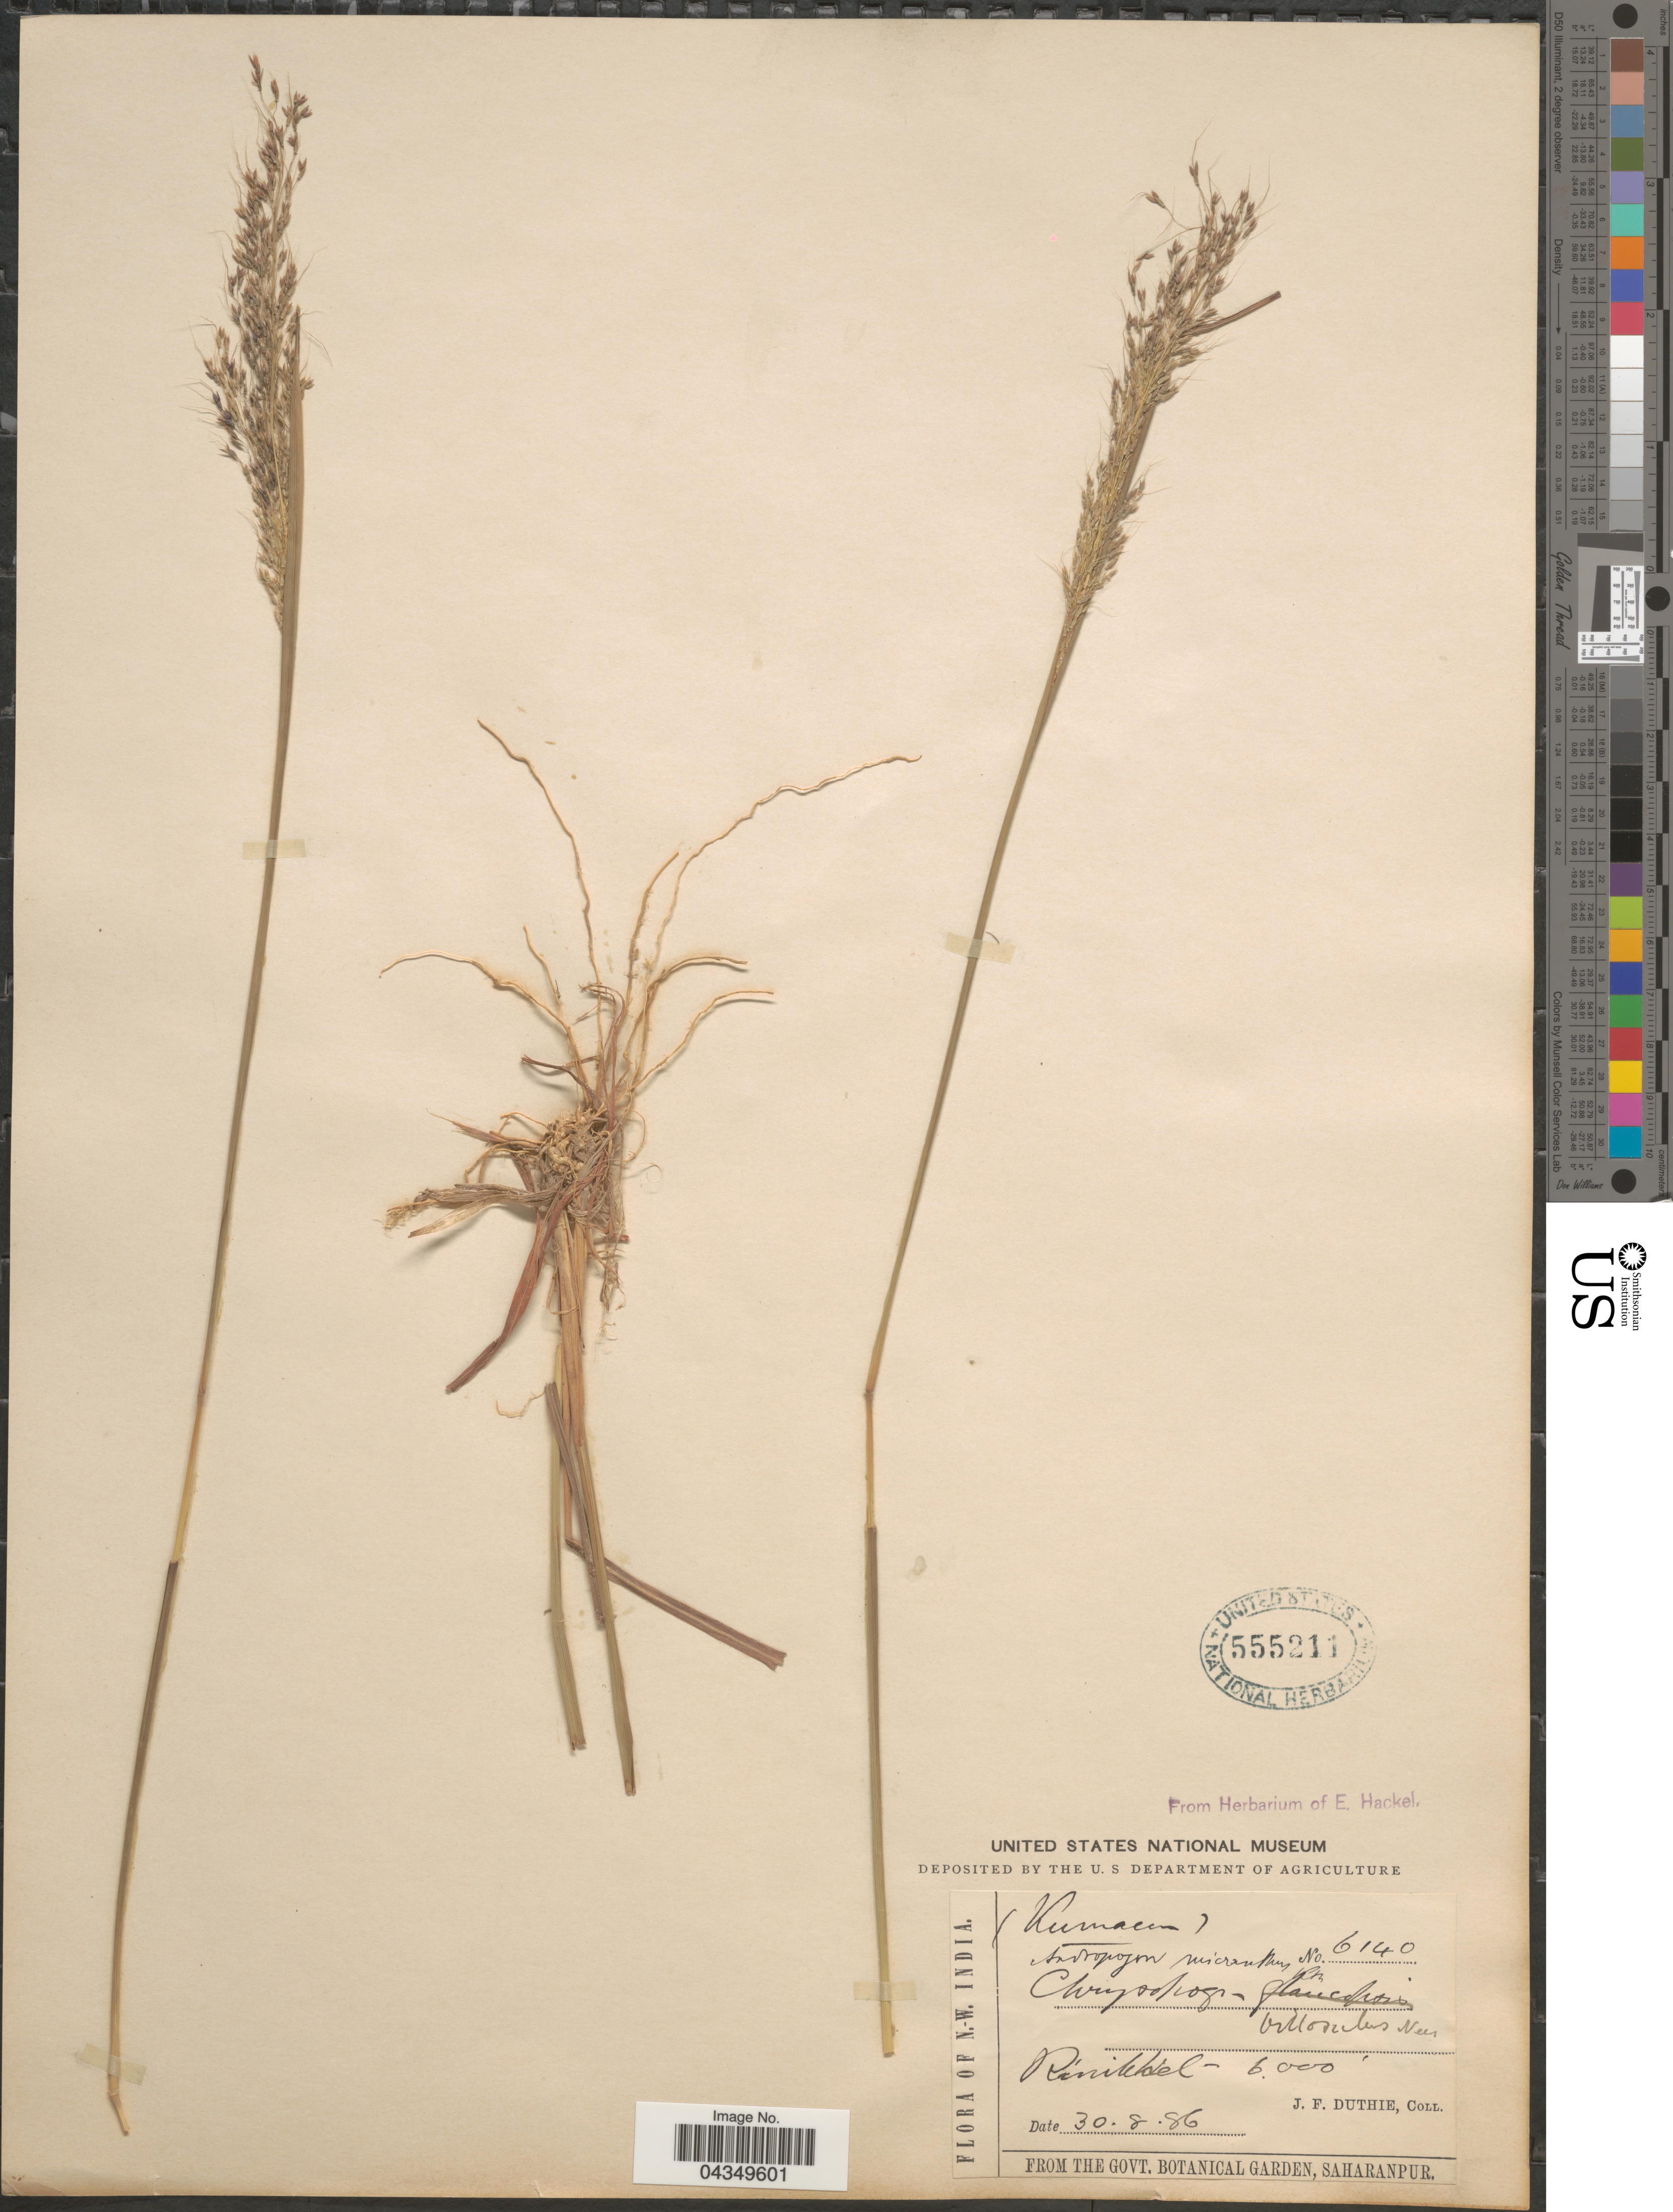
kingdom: Plantae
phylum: Tracheophyta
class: Liliopsida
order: Poales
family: Poaceae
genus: Capillipedium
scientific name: Capillipedium parviflorum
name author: (R. Br.) Stapf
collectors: J. F. Duthie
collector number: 6140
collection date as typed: Transcribed d/m/y: 30/8/86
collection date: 1886-08-30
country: India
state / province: Uttarakhand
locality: N.-W. India. Ránikhet.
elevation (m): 1829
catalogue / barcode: US 555211